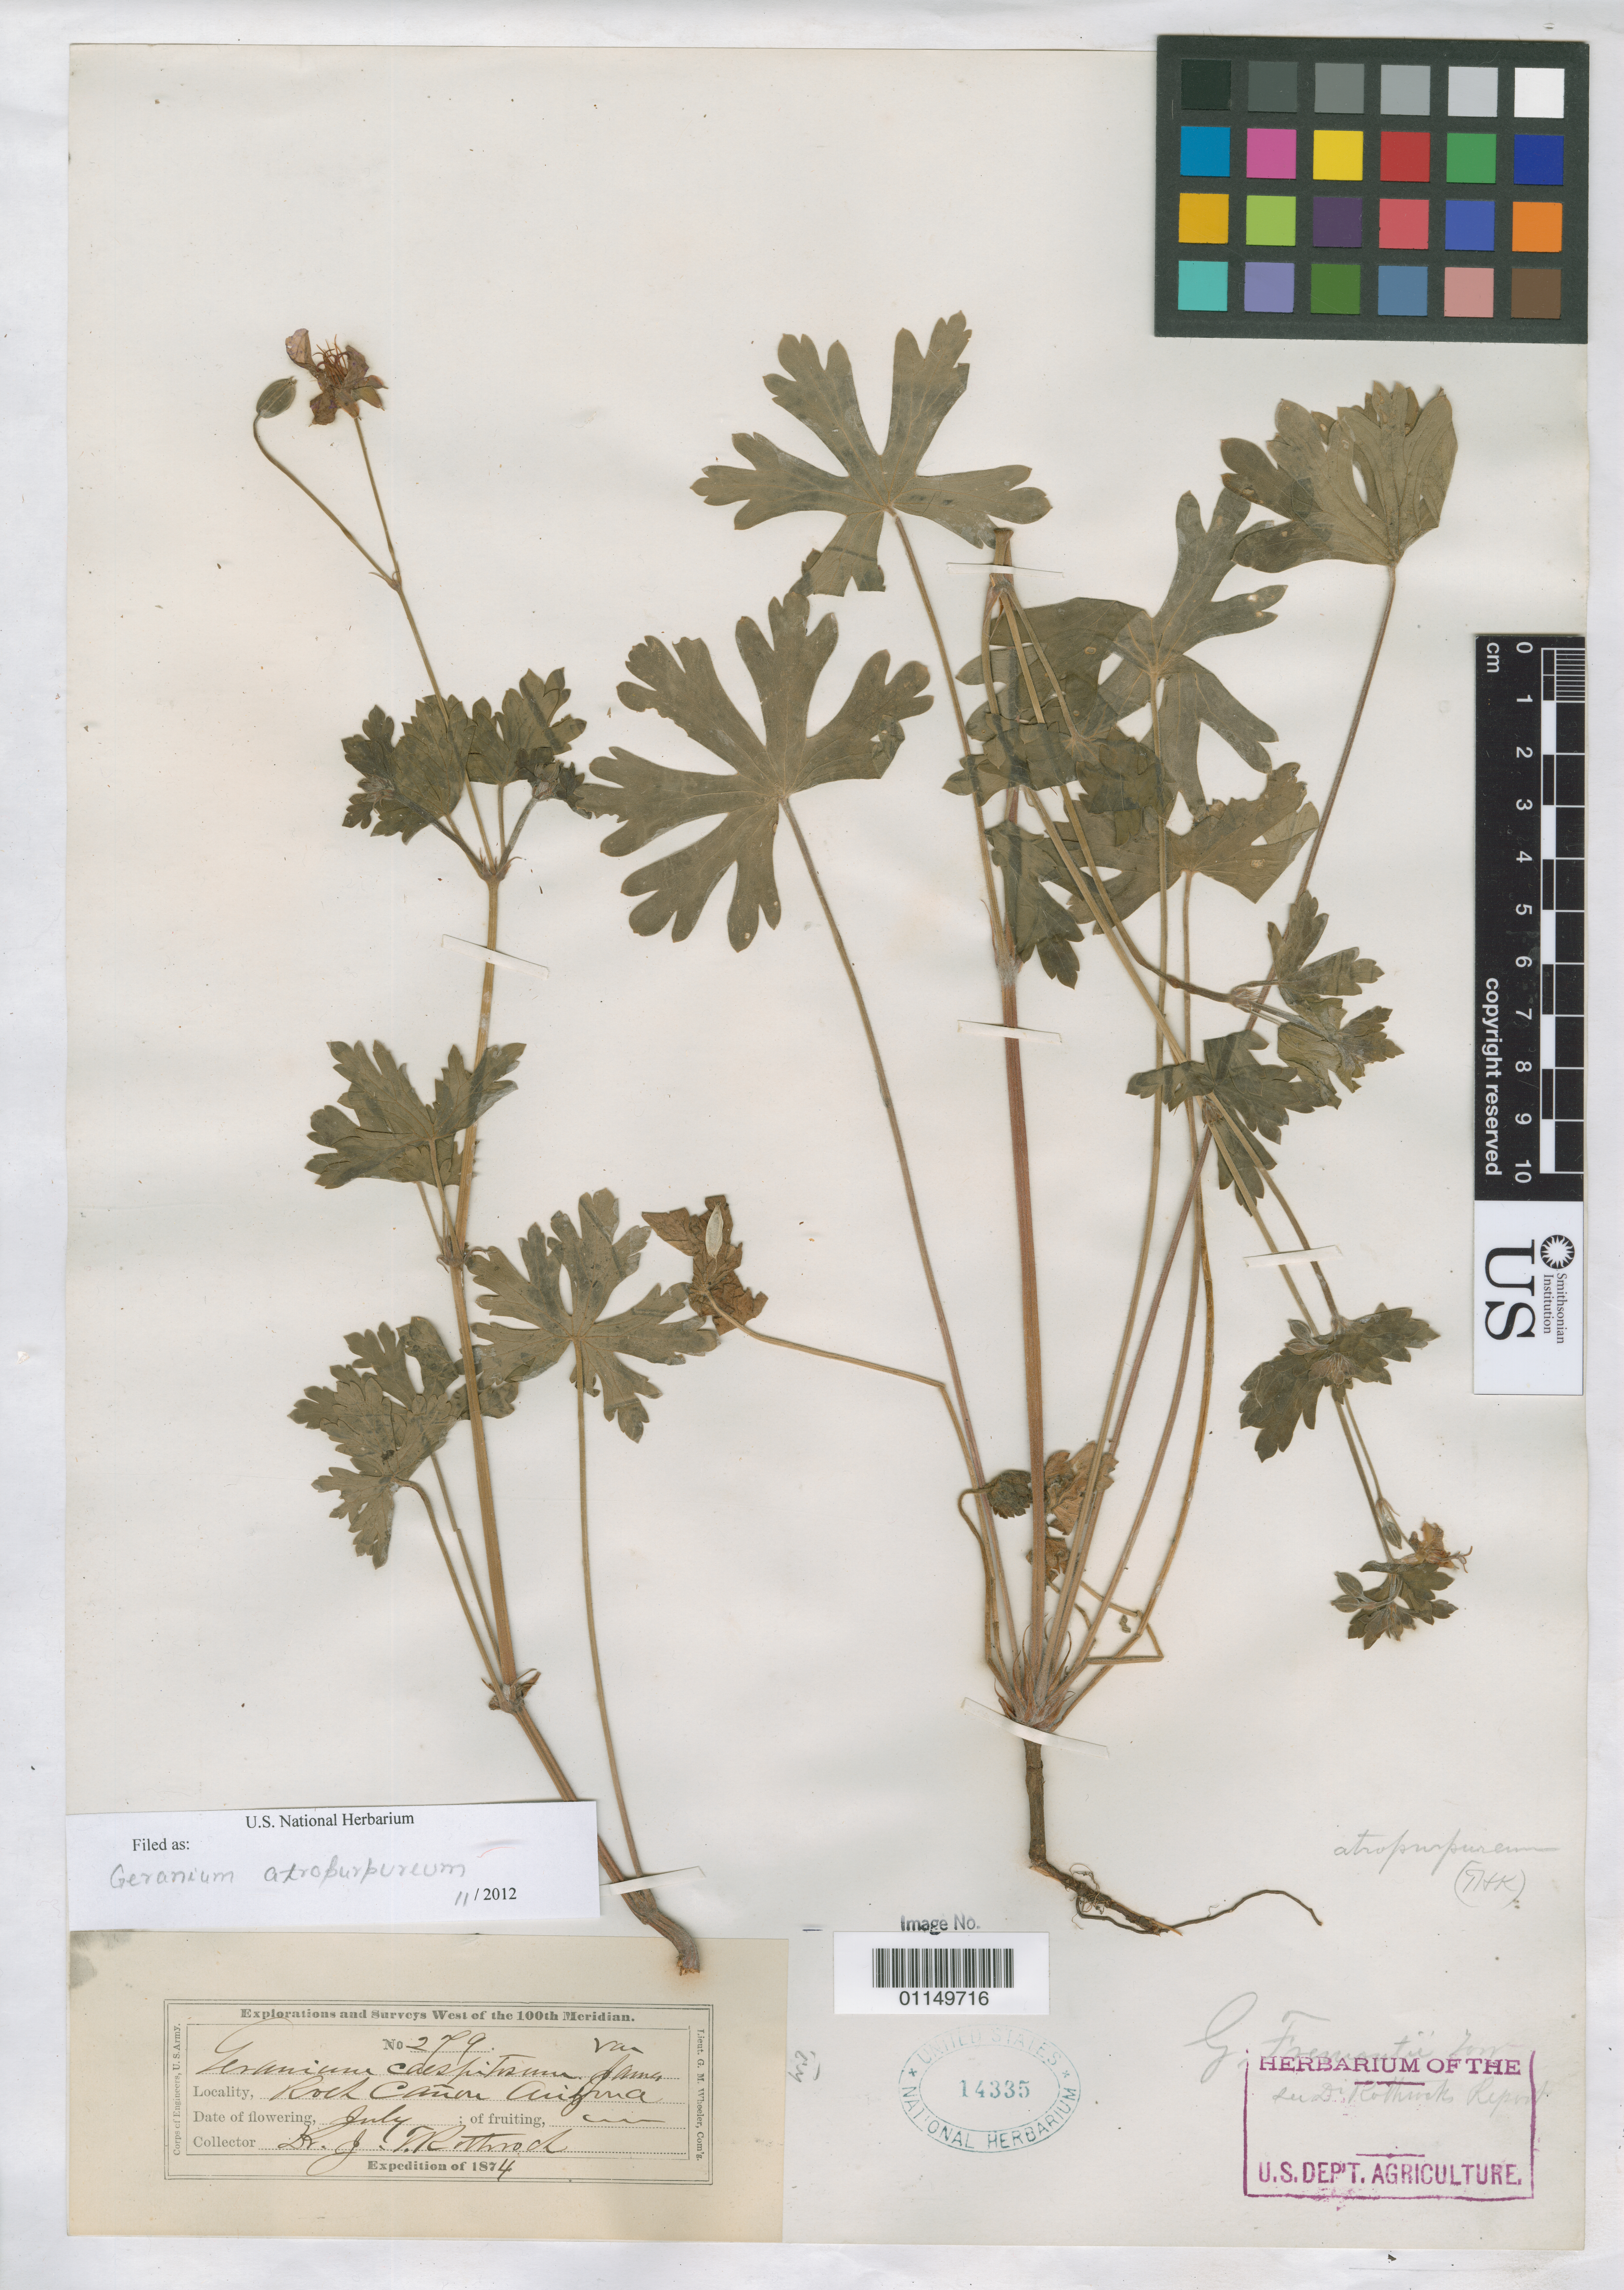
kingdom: Plantae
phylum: Tracheophyta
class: Magnoliopsida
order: Geraniales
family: Geraniaceae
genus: Geranium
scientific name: Geranium caespitosum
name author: E. James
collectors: J. T. Rothrock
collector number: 279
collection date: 1874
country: United States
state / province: Arizona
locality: Rock Canyon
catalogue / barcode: US 14335